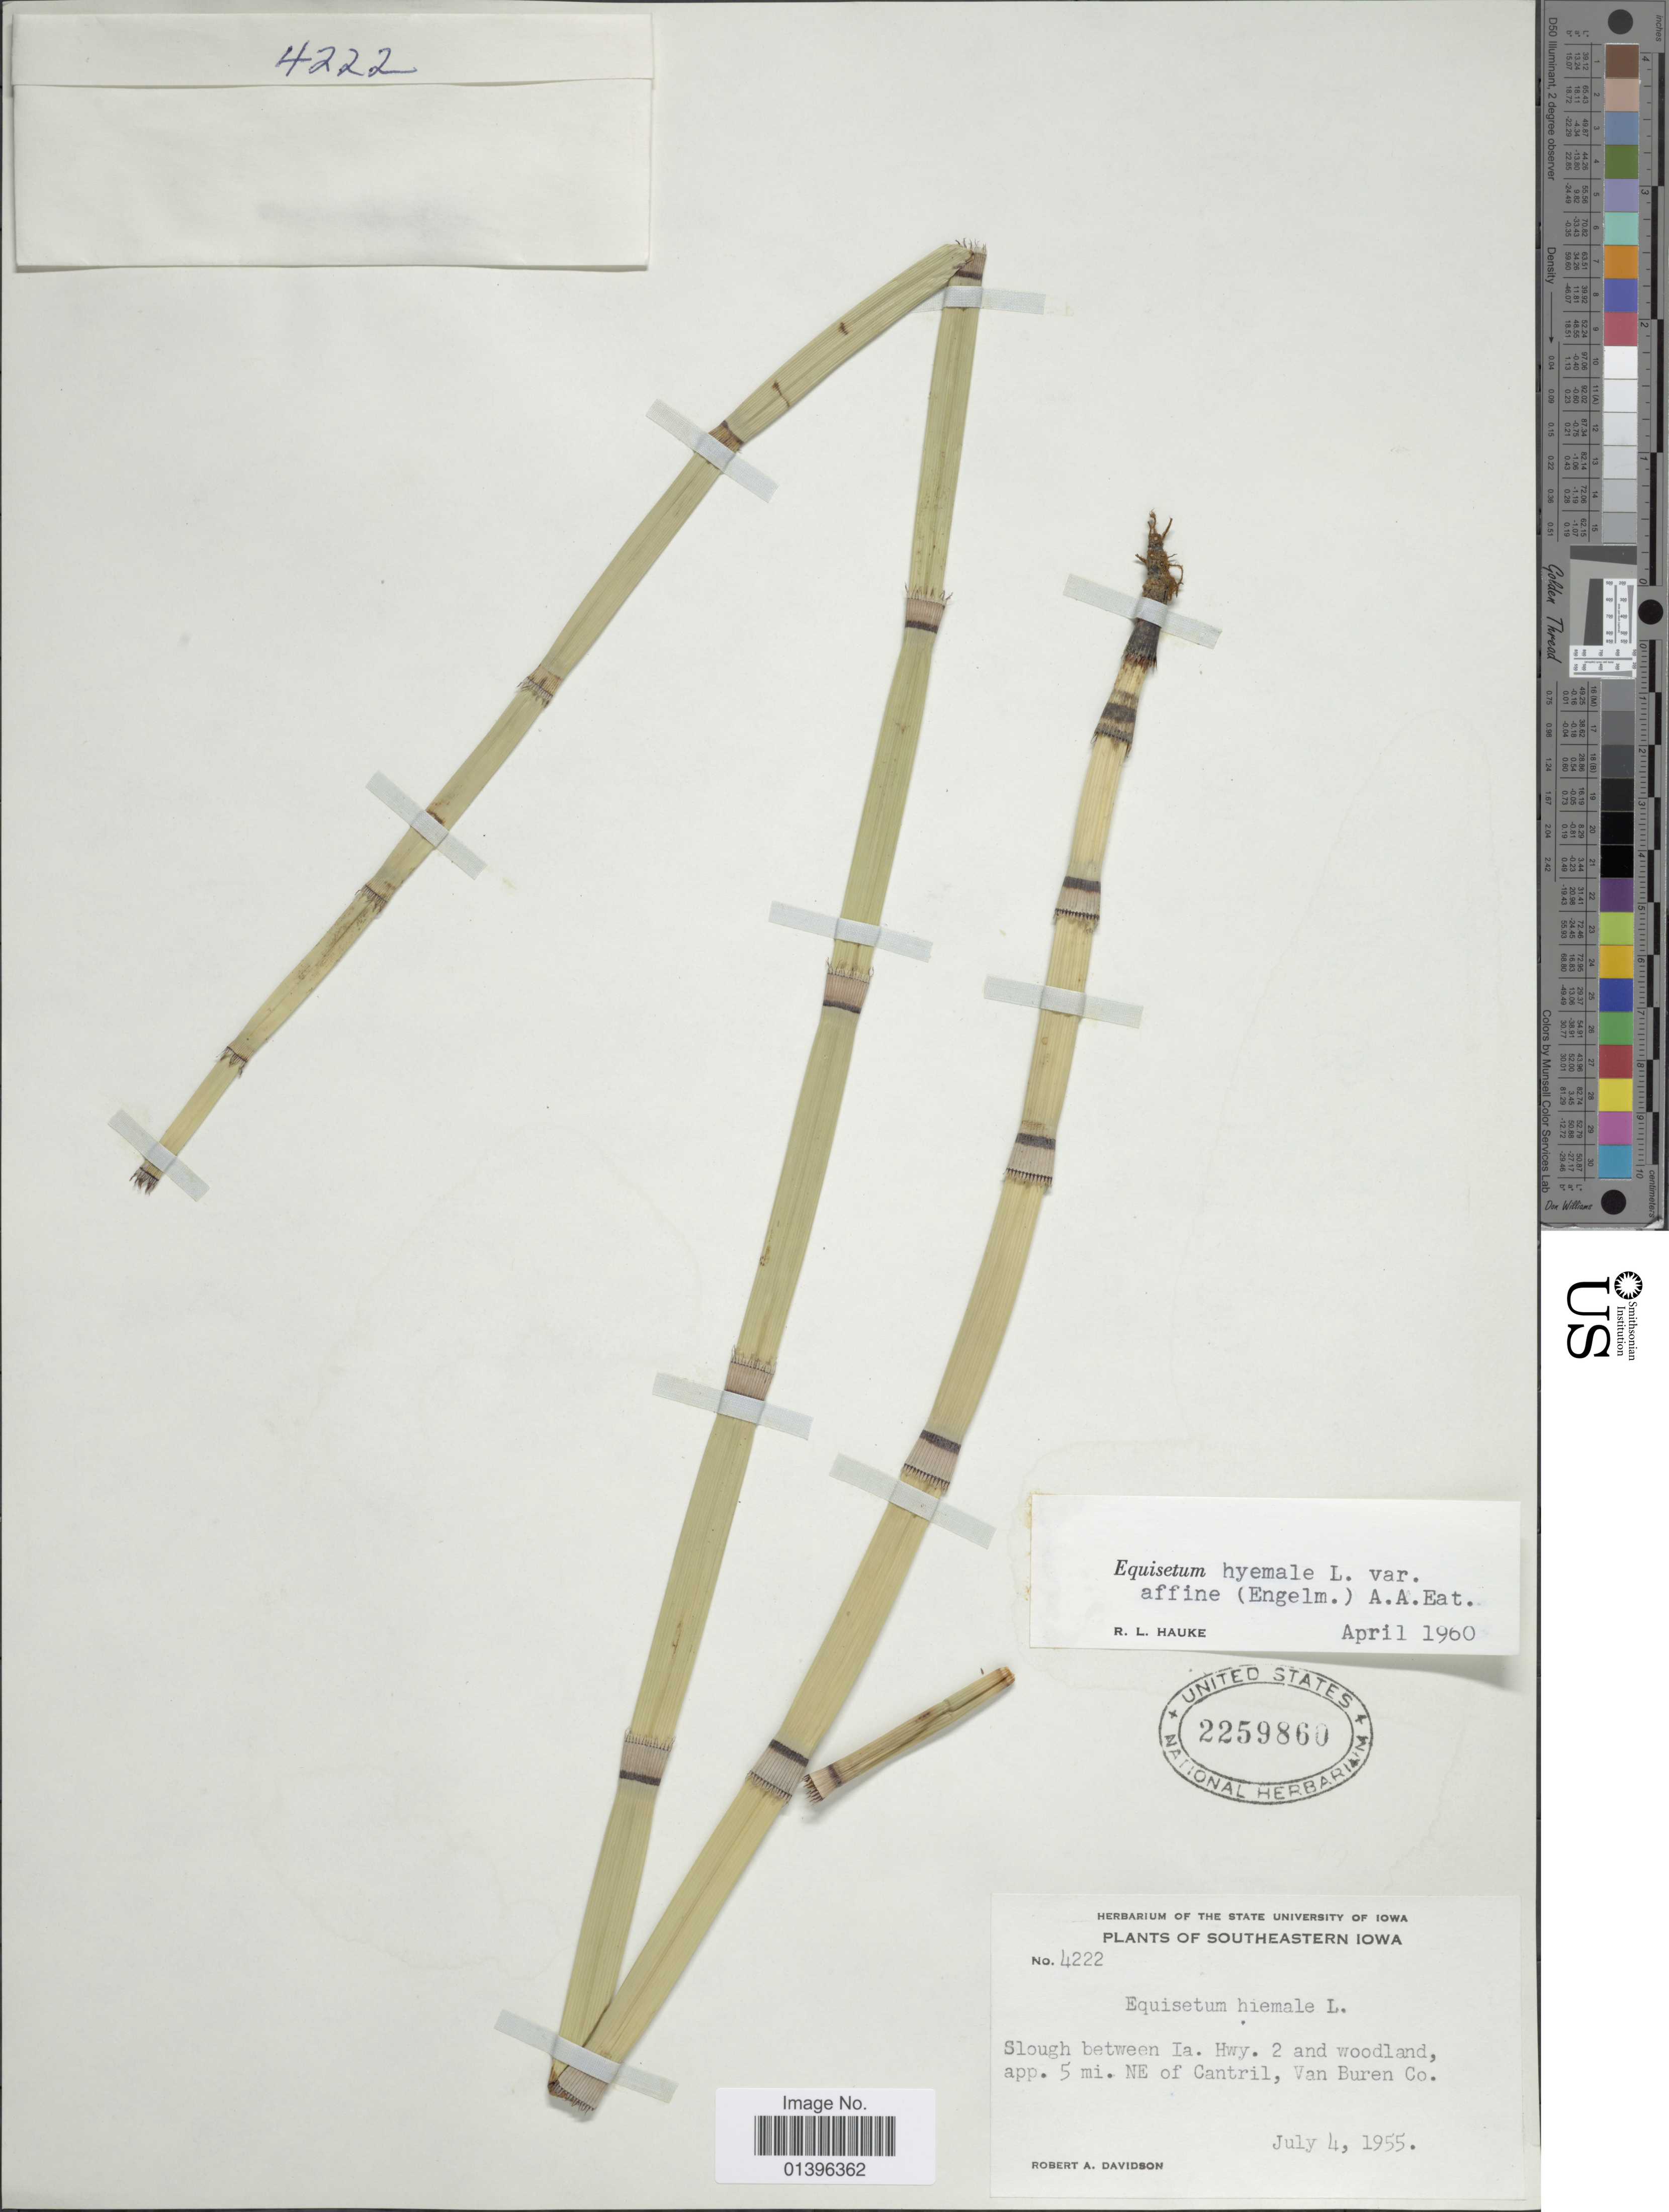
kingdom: Plantae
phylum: Tracheophyta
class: Polypodiopsida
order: Equisetales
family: Equisetaceae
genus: Equisetum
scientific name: Equisetum hyemale var. affine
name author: (Engelm.) A.A. Eaton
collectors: R. A. Davidson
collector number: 4222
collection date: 1955-07-04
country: United States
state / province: Iowa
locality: Southeastern Iowa. Slough between Ia. Hwy. 2 and woodland, app. 5 mi. NE of Cantril, Van Buren Co.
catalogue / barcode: US 2259860